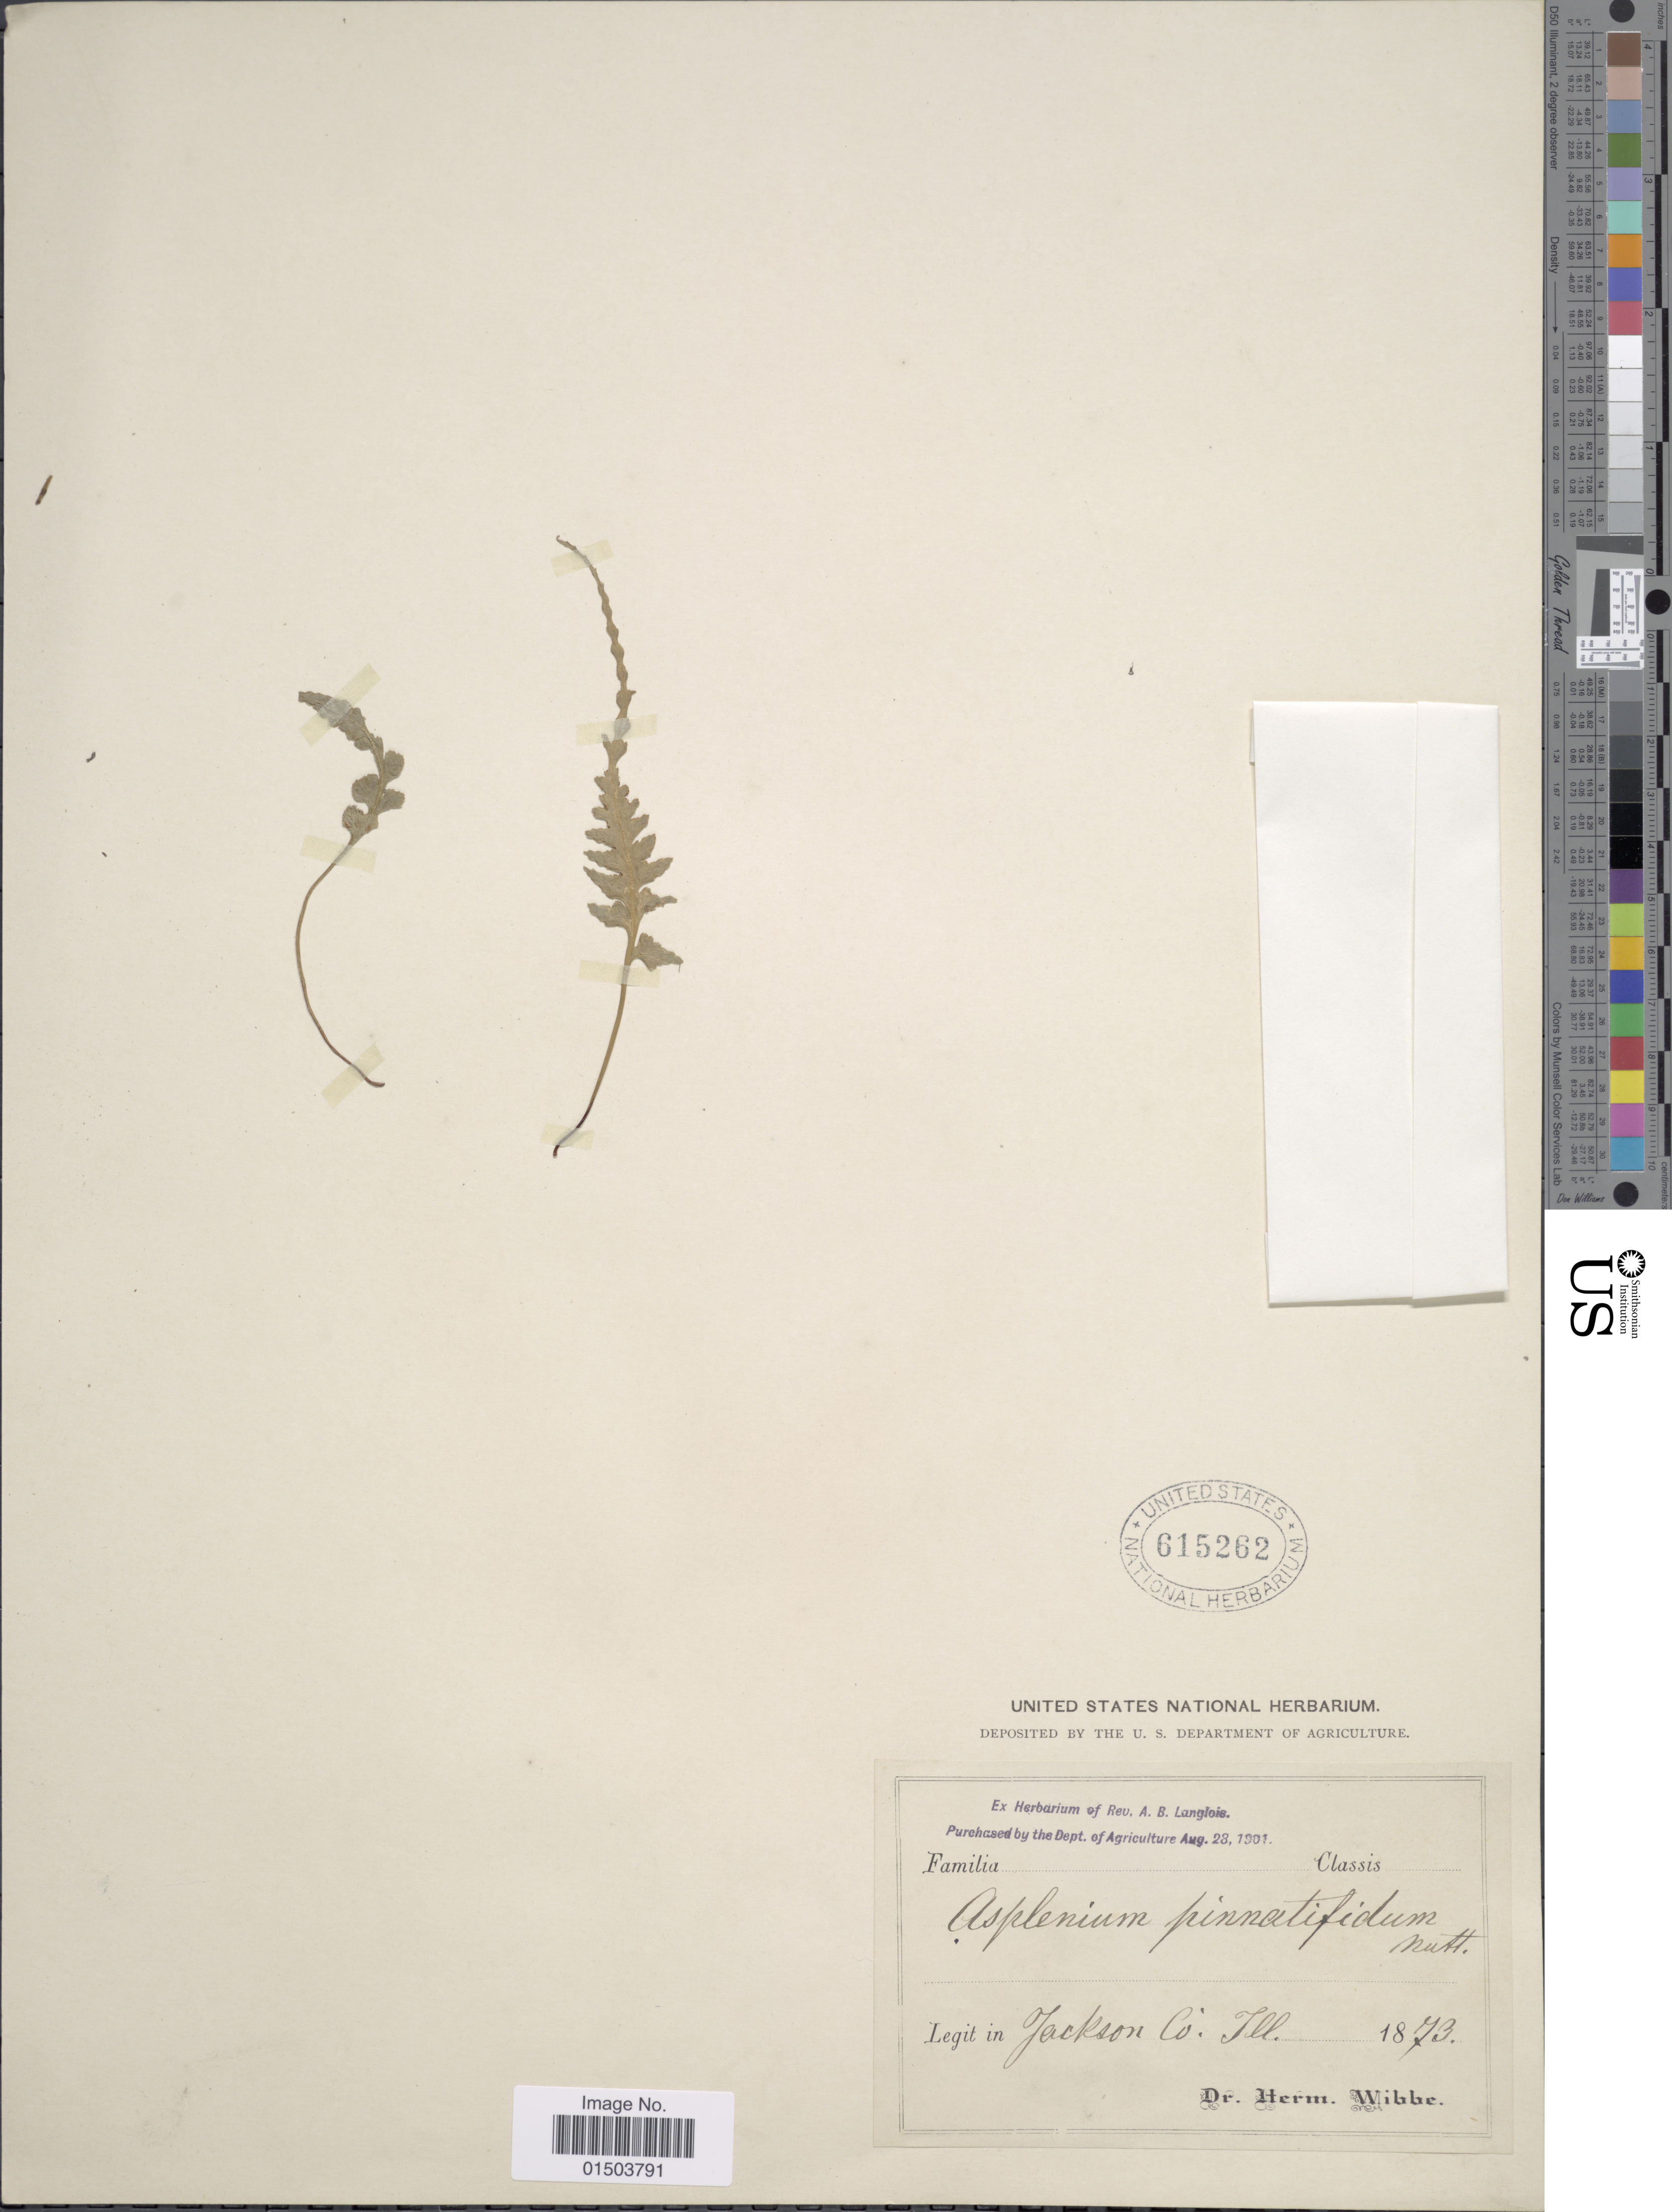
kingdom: Plantae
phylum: Tracheophyta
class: Polypodiopsida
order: Polypodiales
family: Aspleniaceae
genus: Asplenium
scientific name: Asplenium pinnatifidum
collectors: J. Wibbe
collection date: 1873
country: United States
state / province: Illinois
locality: Jackson Co.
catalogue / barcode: US 615262